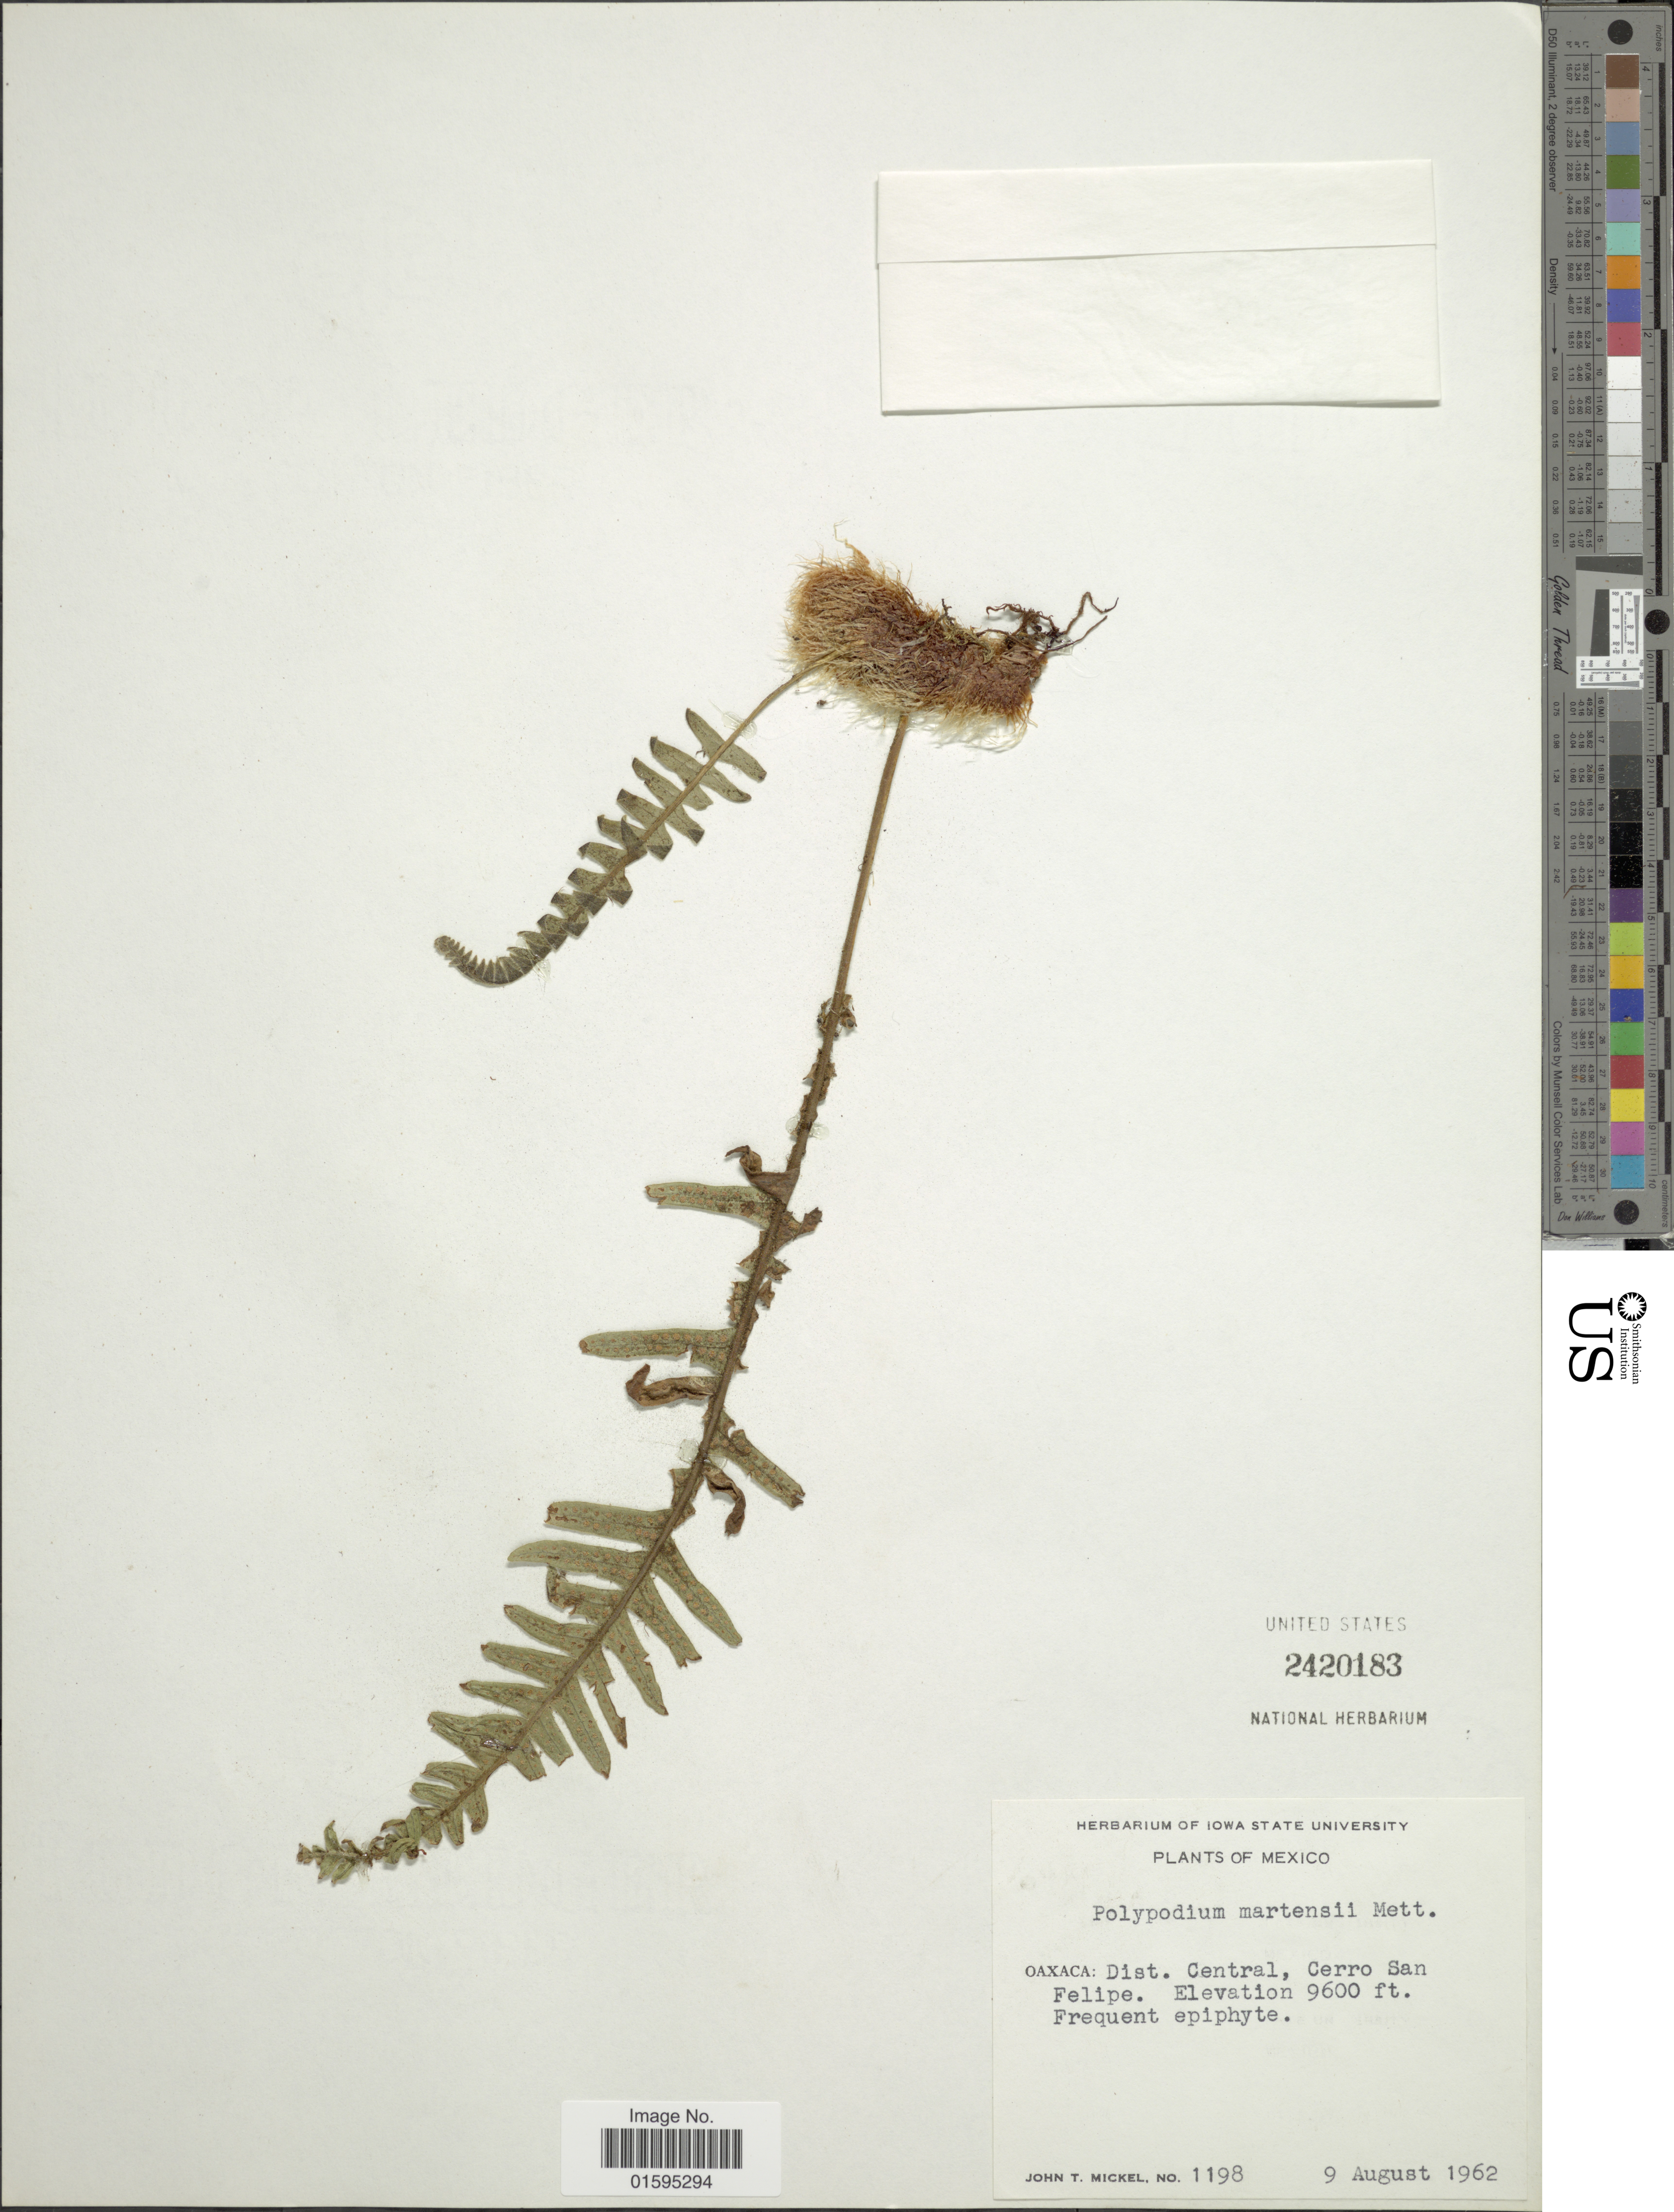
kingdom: Plantae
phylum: Tracheophyta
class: Polypodiopsida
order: Polypodiales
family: Polypodiaceae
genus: Polypodium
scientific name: Polypodium martensii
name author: Mett.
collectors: J. T. Mickel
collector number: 1198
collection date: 1962-08-09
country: Mexico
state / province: Oaxaca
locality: Dist. Central, Cerro San Felipe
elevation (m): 2926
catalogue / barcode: US 2420183